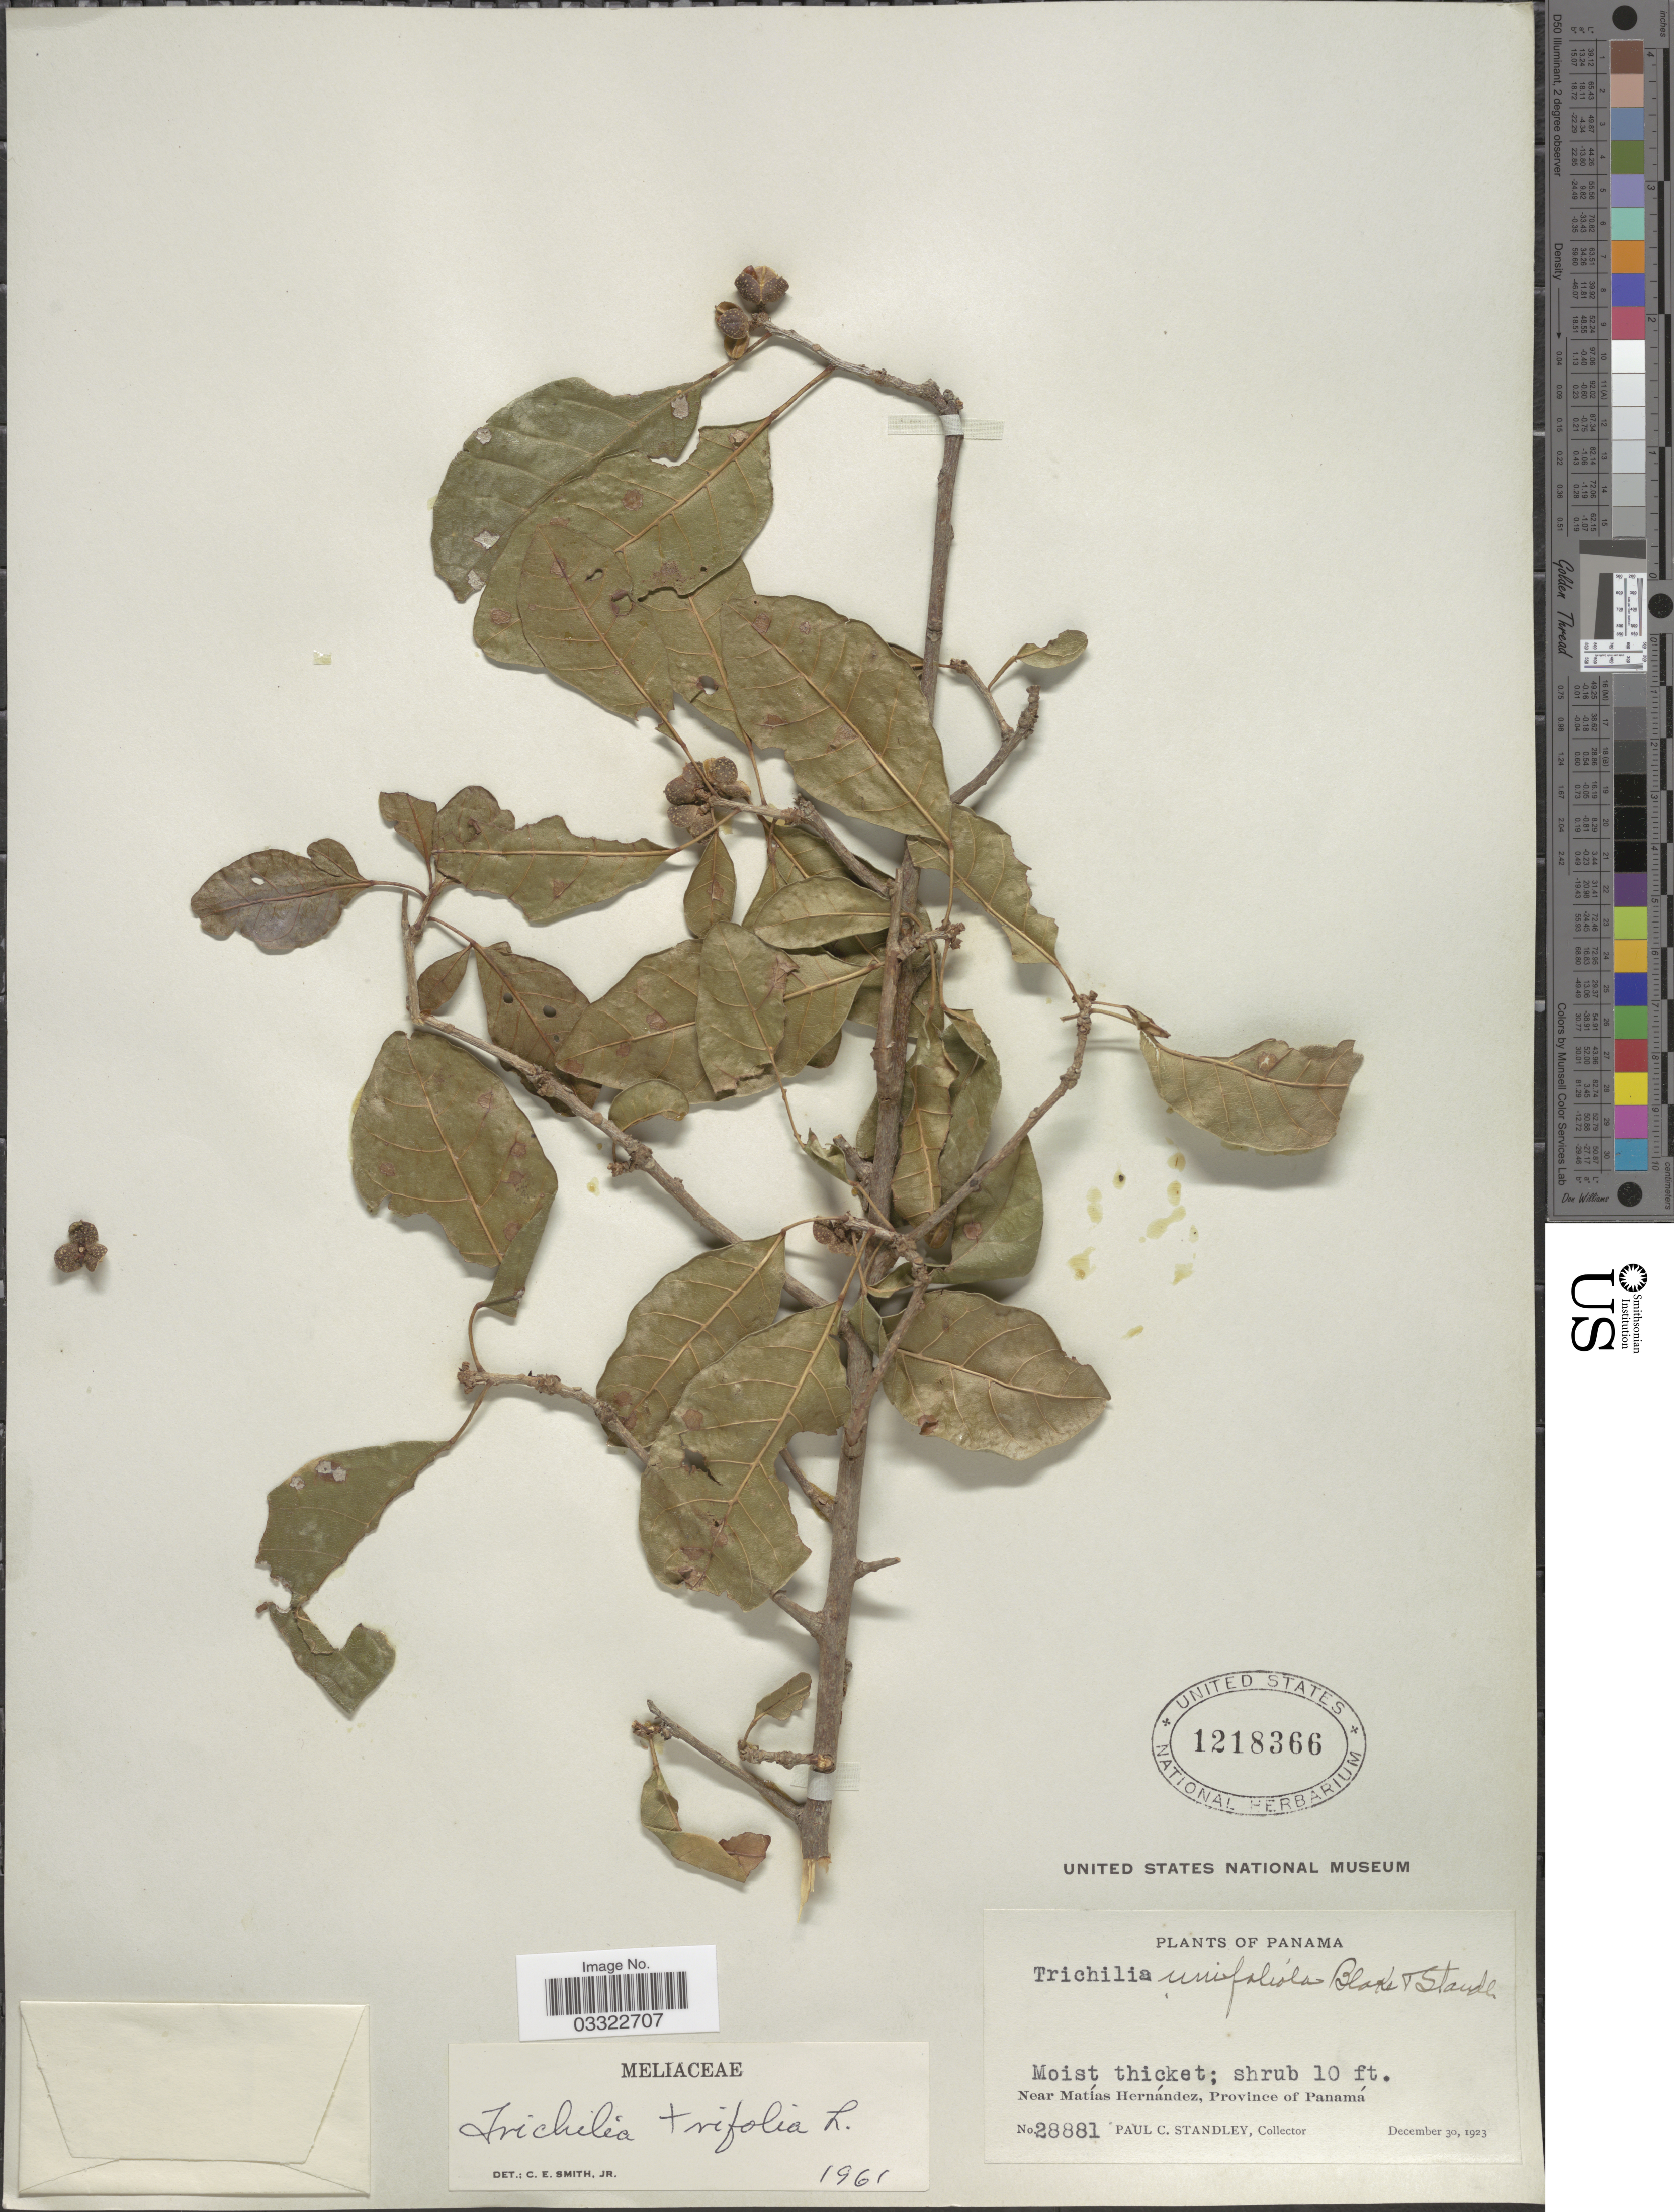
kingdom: Plantae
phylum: Tracheophyta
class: Magnoliopsida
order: Sapindales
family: Meliaceae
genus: Trichilia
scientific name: Trichilia unifoliola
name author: S.F. Blake & Standl.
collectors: P. C. Standley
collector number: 28881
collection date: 1923-12-30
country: Panama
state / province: Panamá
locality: Near Matías Hernández.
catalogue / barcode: US 1218366